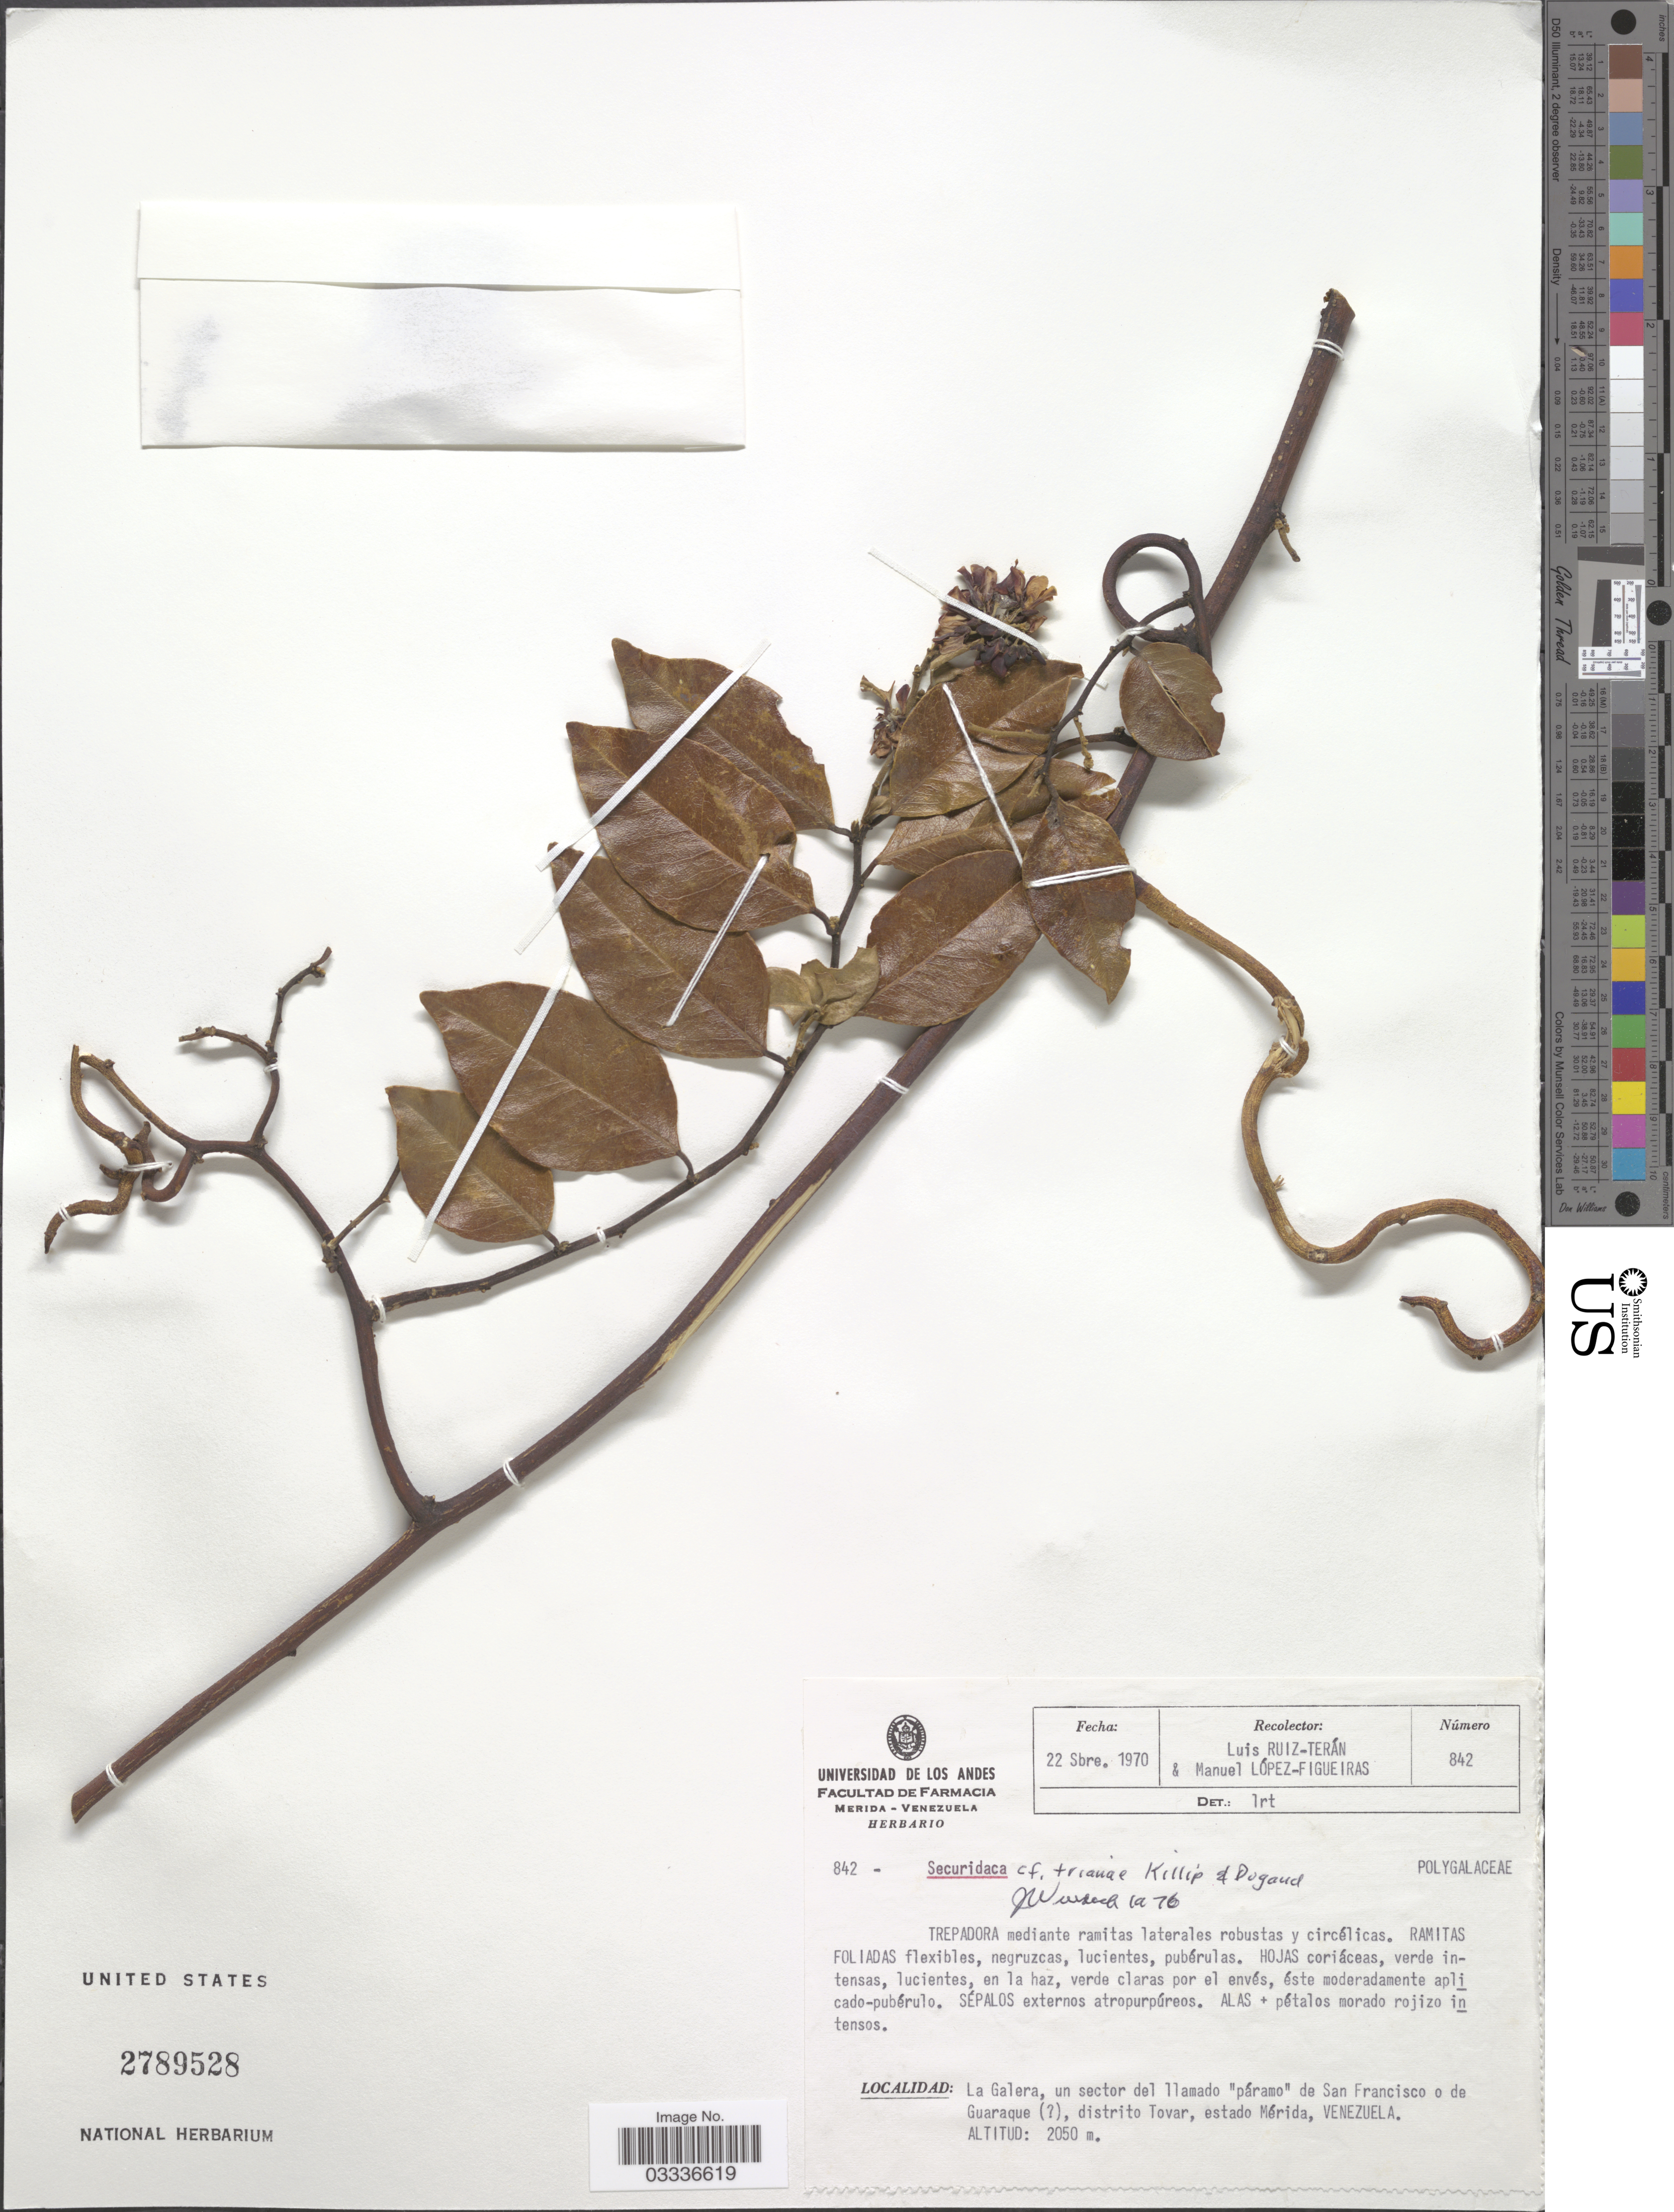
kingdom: Plantae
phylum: Tracheophyta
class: Magnoliopsida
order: Fabales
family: Polygalaceae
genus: Securidaca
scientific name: Securidaca trianae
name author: Killip & Dugand G.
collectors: L. E. Ruíz-Terán & M. López Figueiras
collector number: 842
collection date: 1970-09-22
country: Venezuela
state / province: Mérida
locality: La Galera, un sector del llamado "páramo" de San Francisco de Guaraque, distrito Tovar.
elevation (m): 2050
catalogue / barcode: US 2789528